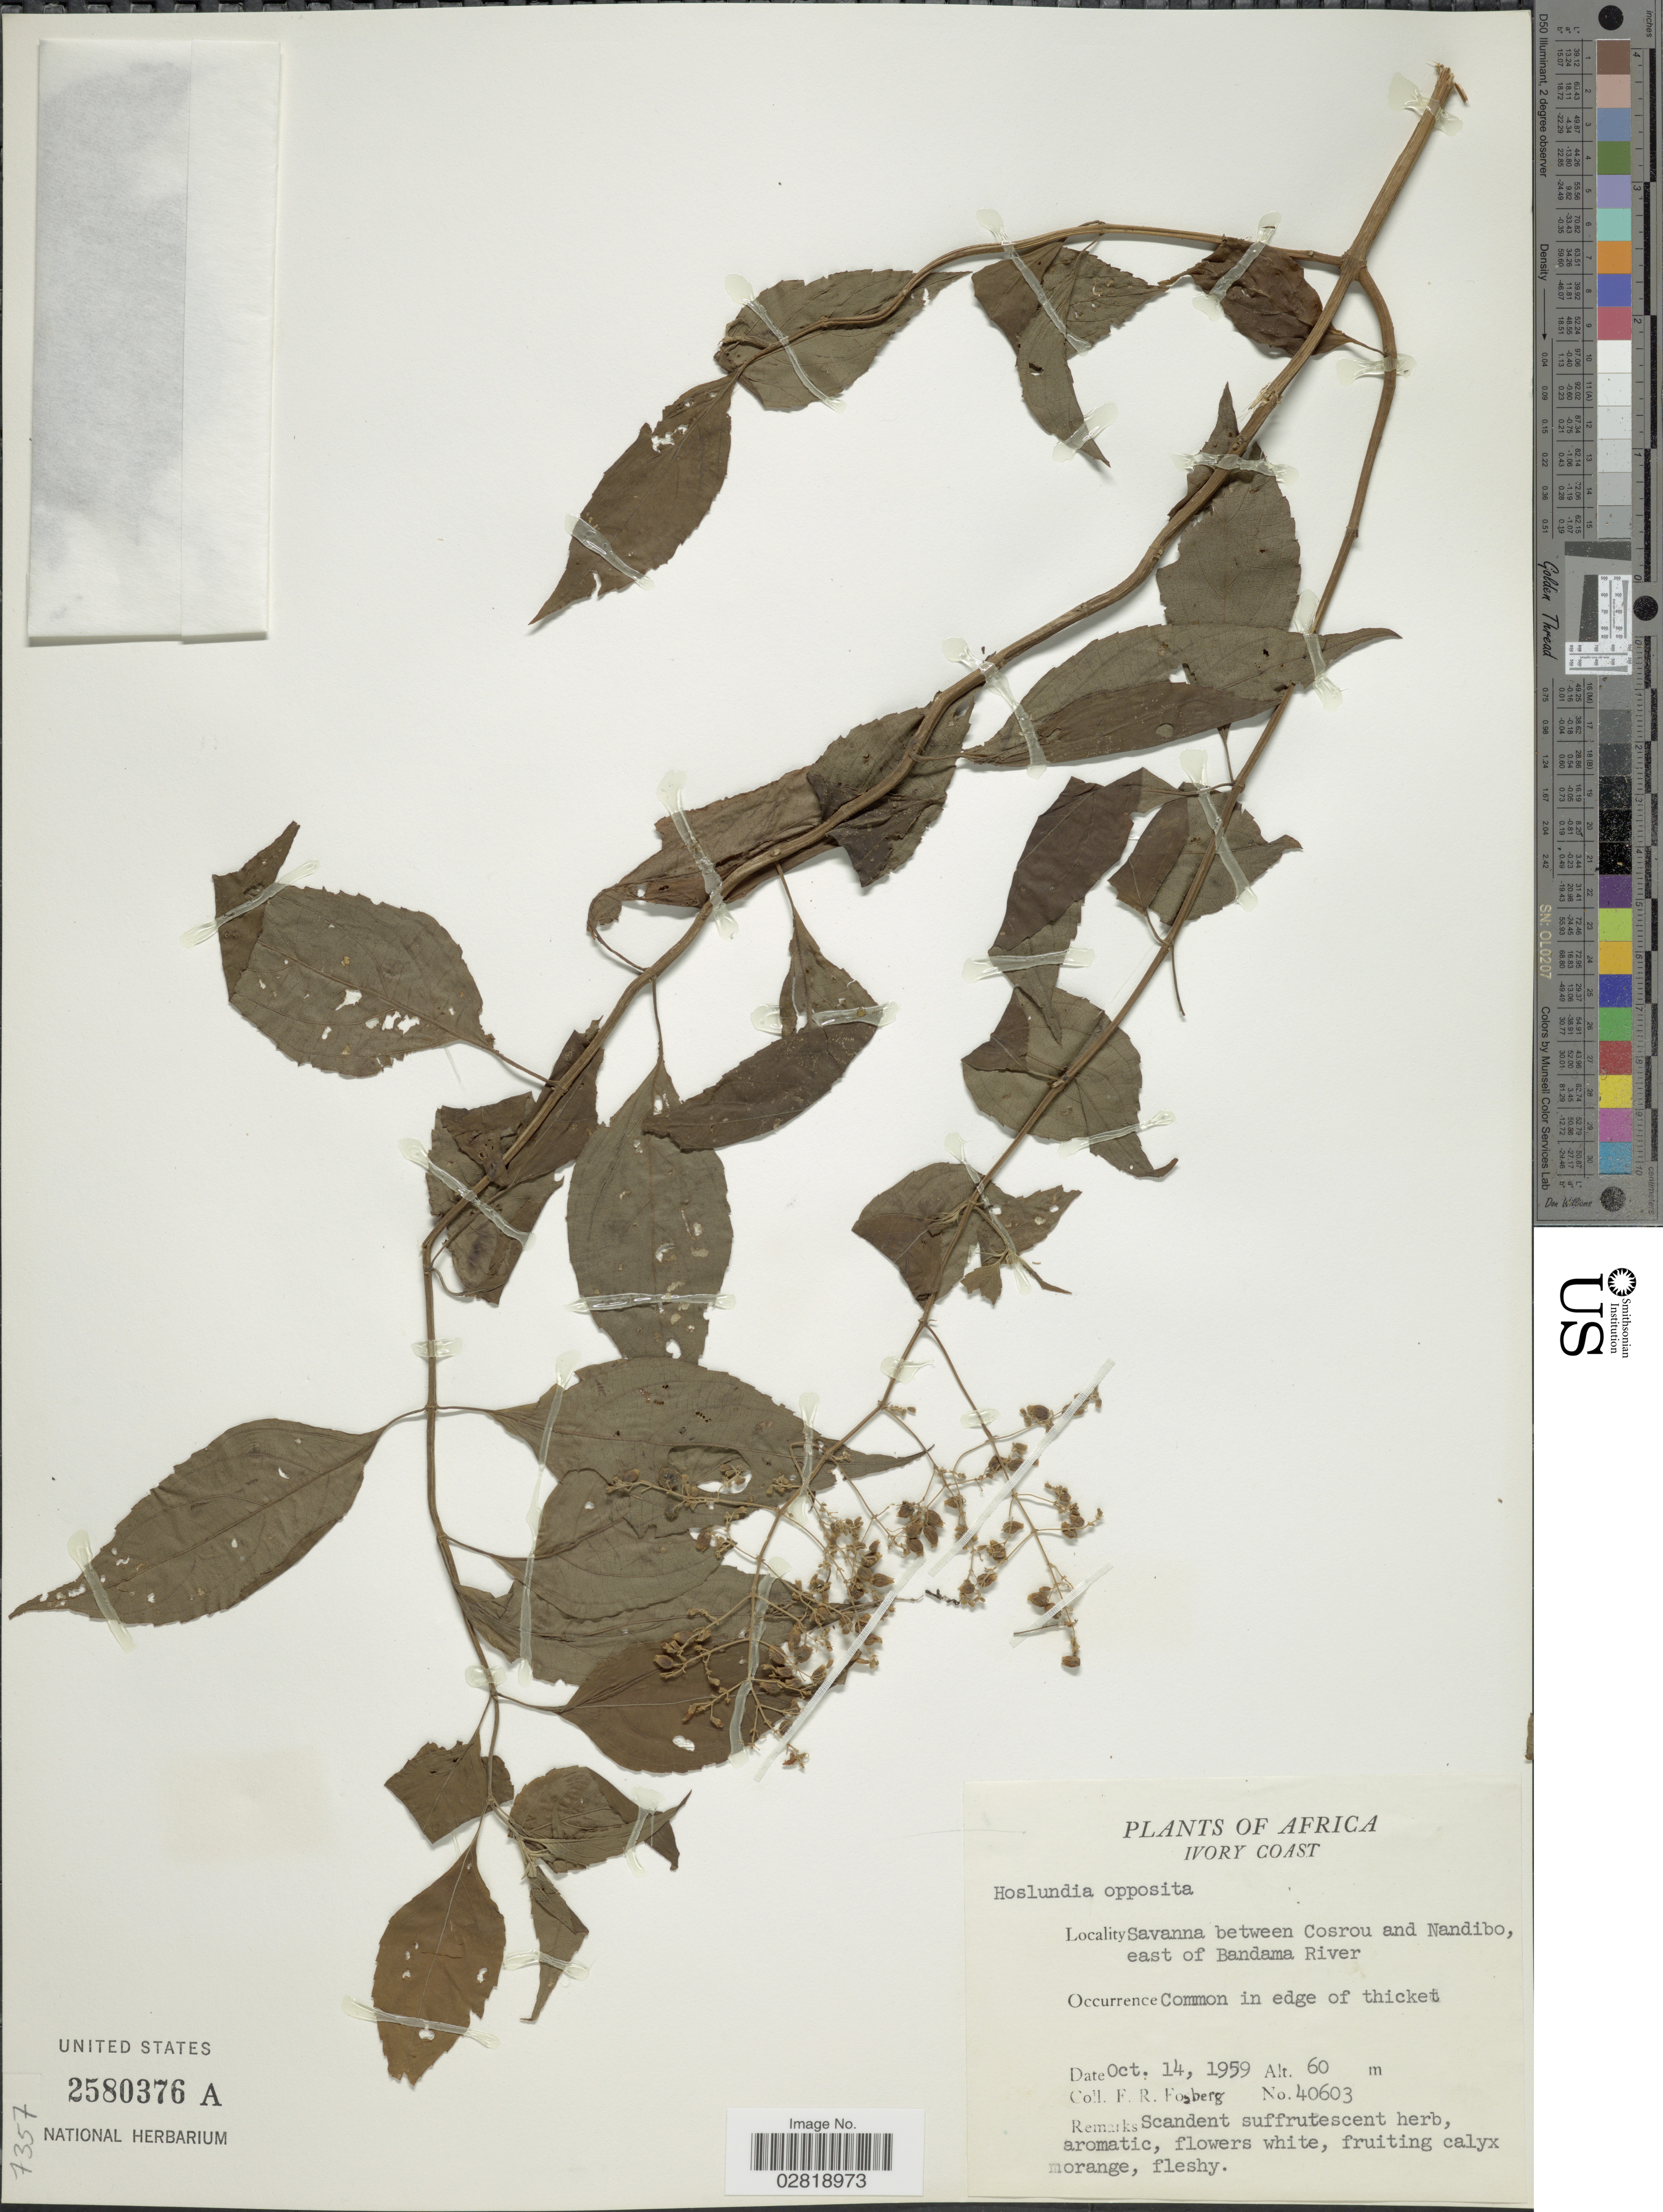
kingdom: Plantae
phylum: Tracheophyta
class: Magnoliopsida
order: Lamiales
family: Lamiaceae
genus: Hoslundia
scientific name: Hoslundia opposita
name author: Vahl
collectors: F. R. Fosberg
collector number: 40603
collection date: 1959-10-14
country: Ivory Coast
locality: Savanna between Cosrou and Nandibo, east of Bandama River.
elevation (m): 60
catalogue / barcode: US 2580376A